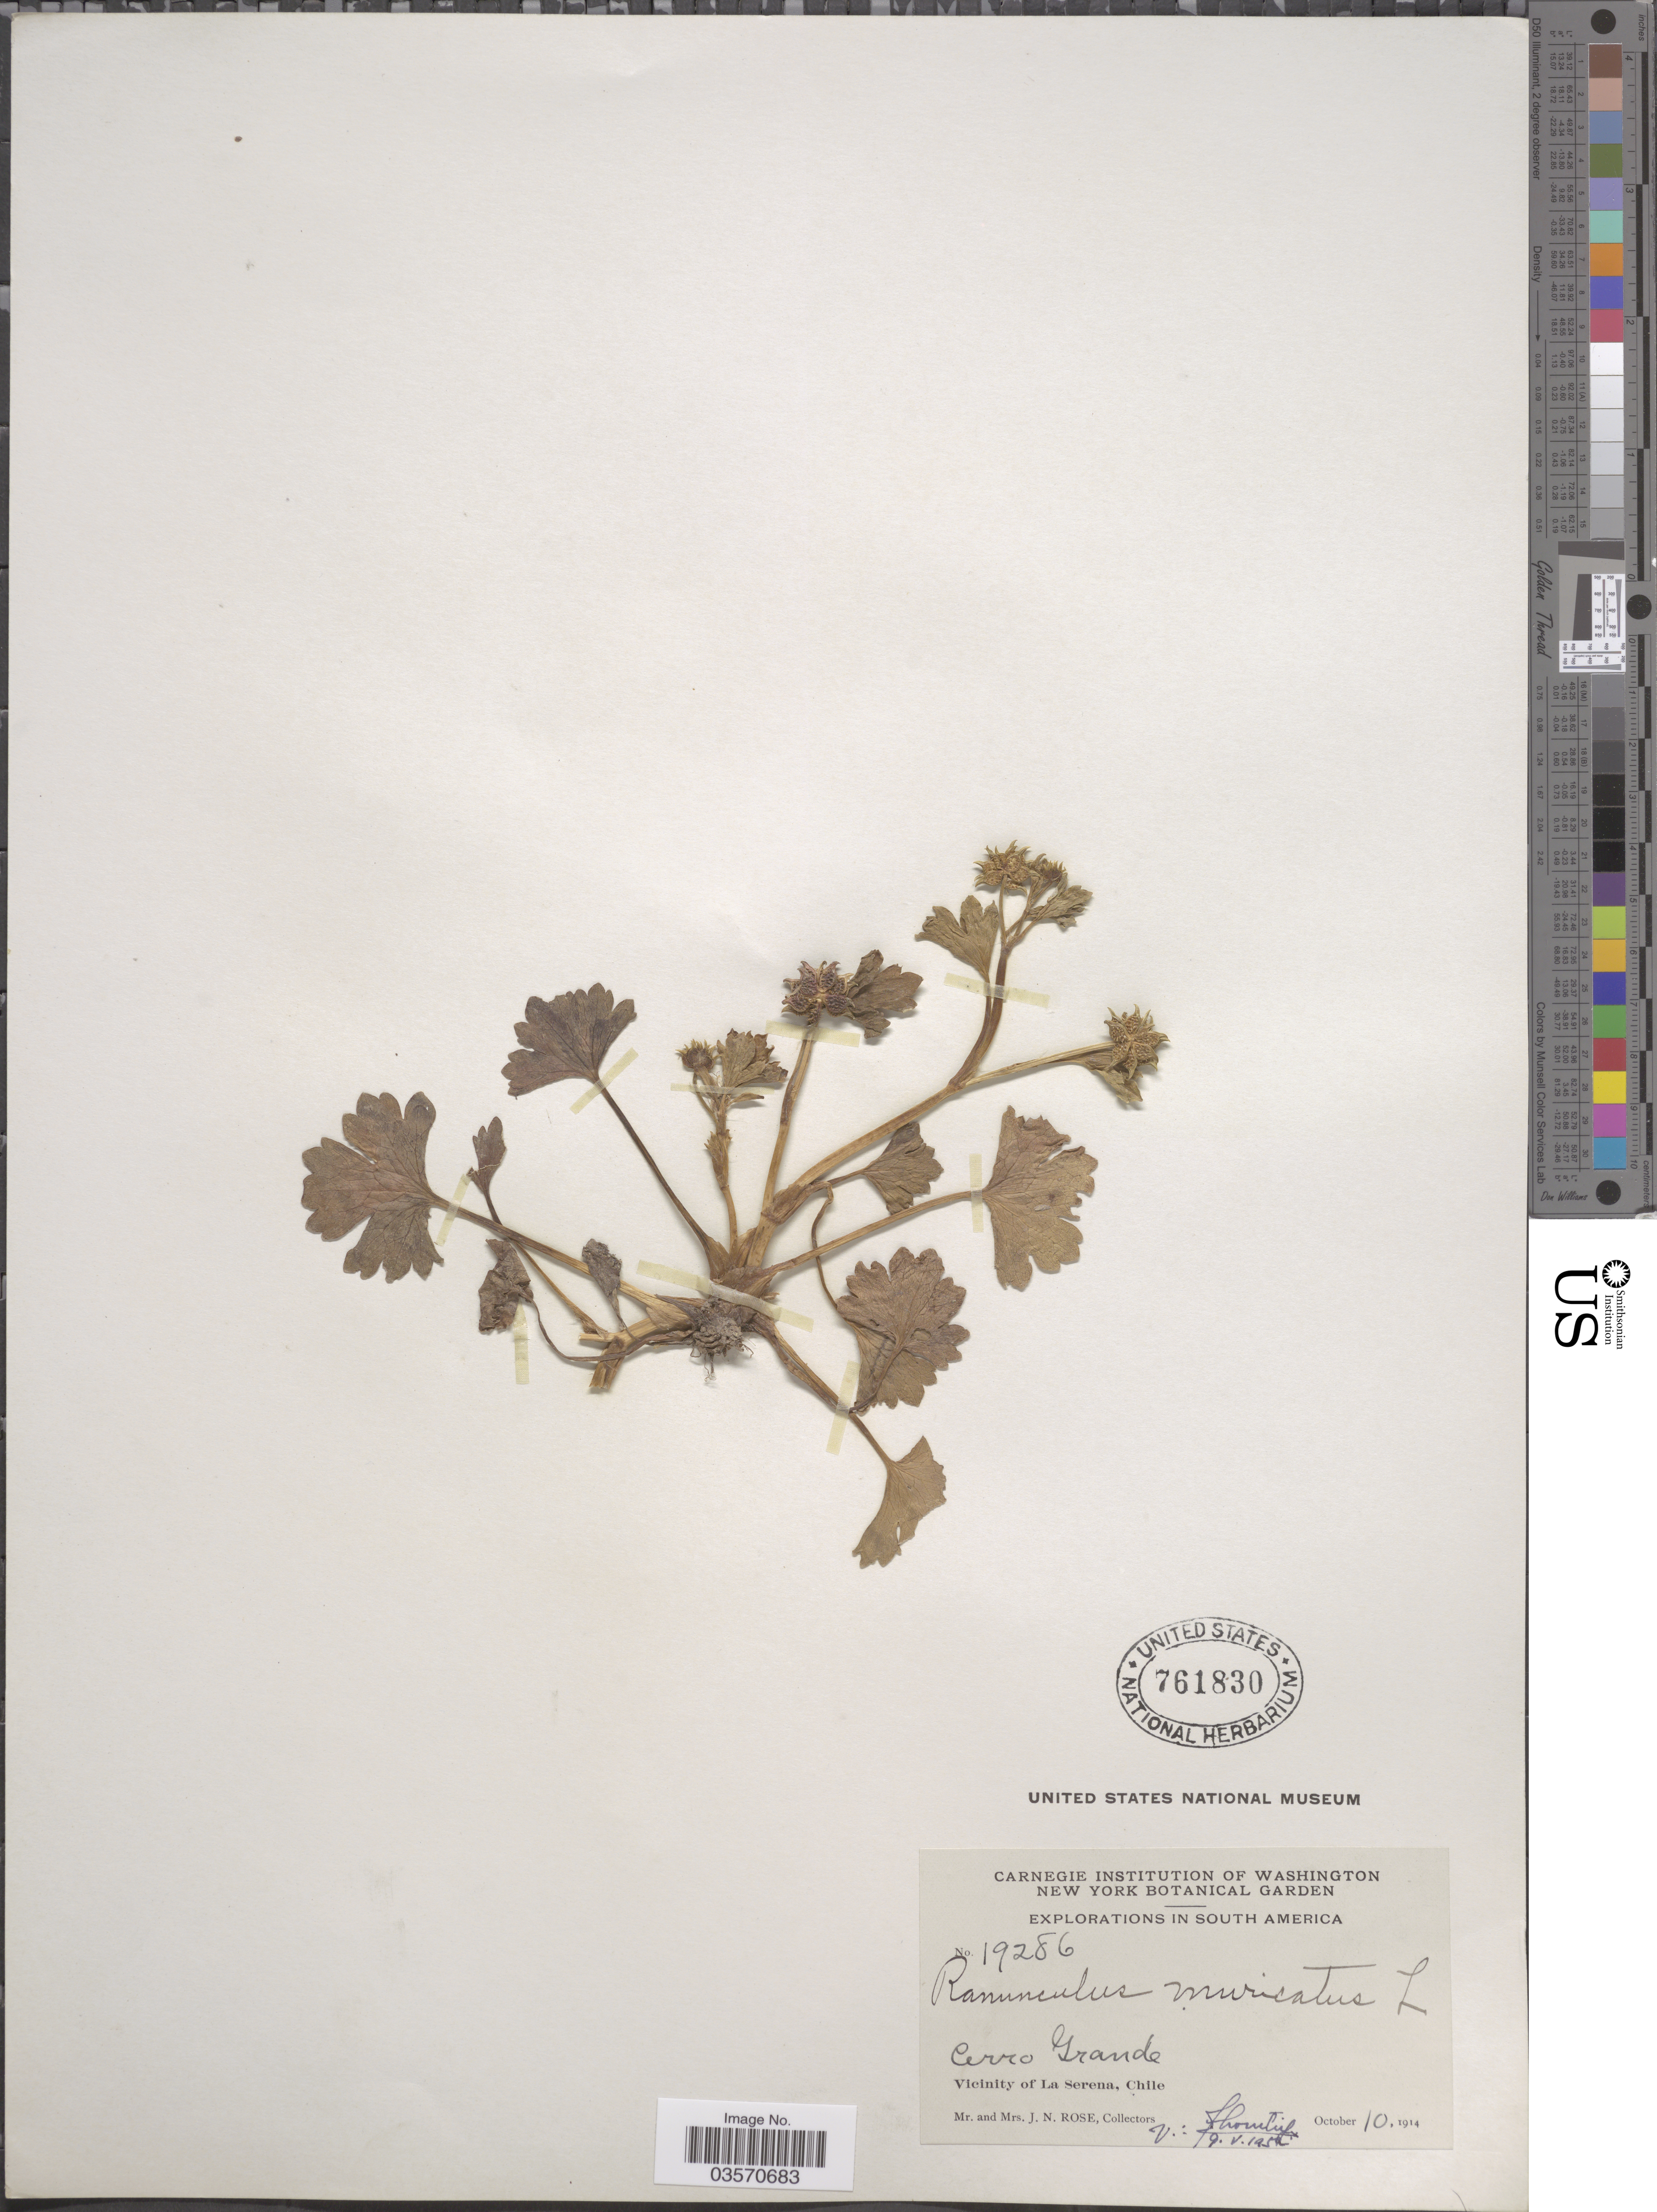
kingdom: Plantae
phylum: Tracheophyta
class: Magnoliopsida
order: Ranunculales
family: Ranunculaceae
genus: Ranunculus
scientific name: Ranunculus muricatus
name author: L.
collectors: J. N. Rose & L. B. Rose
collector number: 19286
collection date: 1914-10-10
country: Chile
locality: Cerro Grande. Vicinity of La Serena.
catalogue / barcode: US 761830